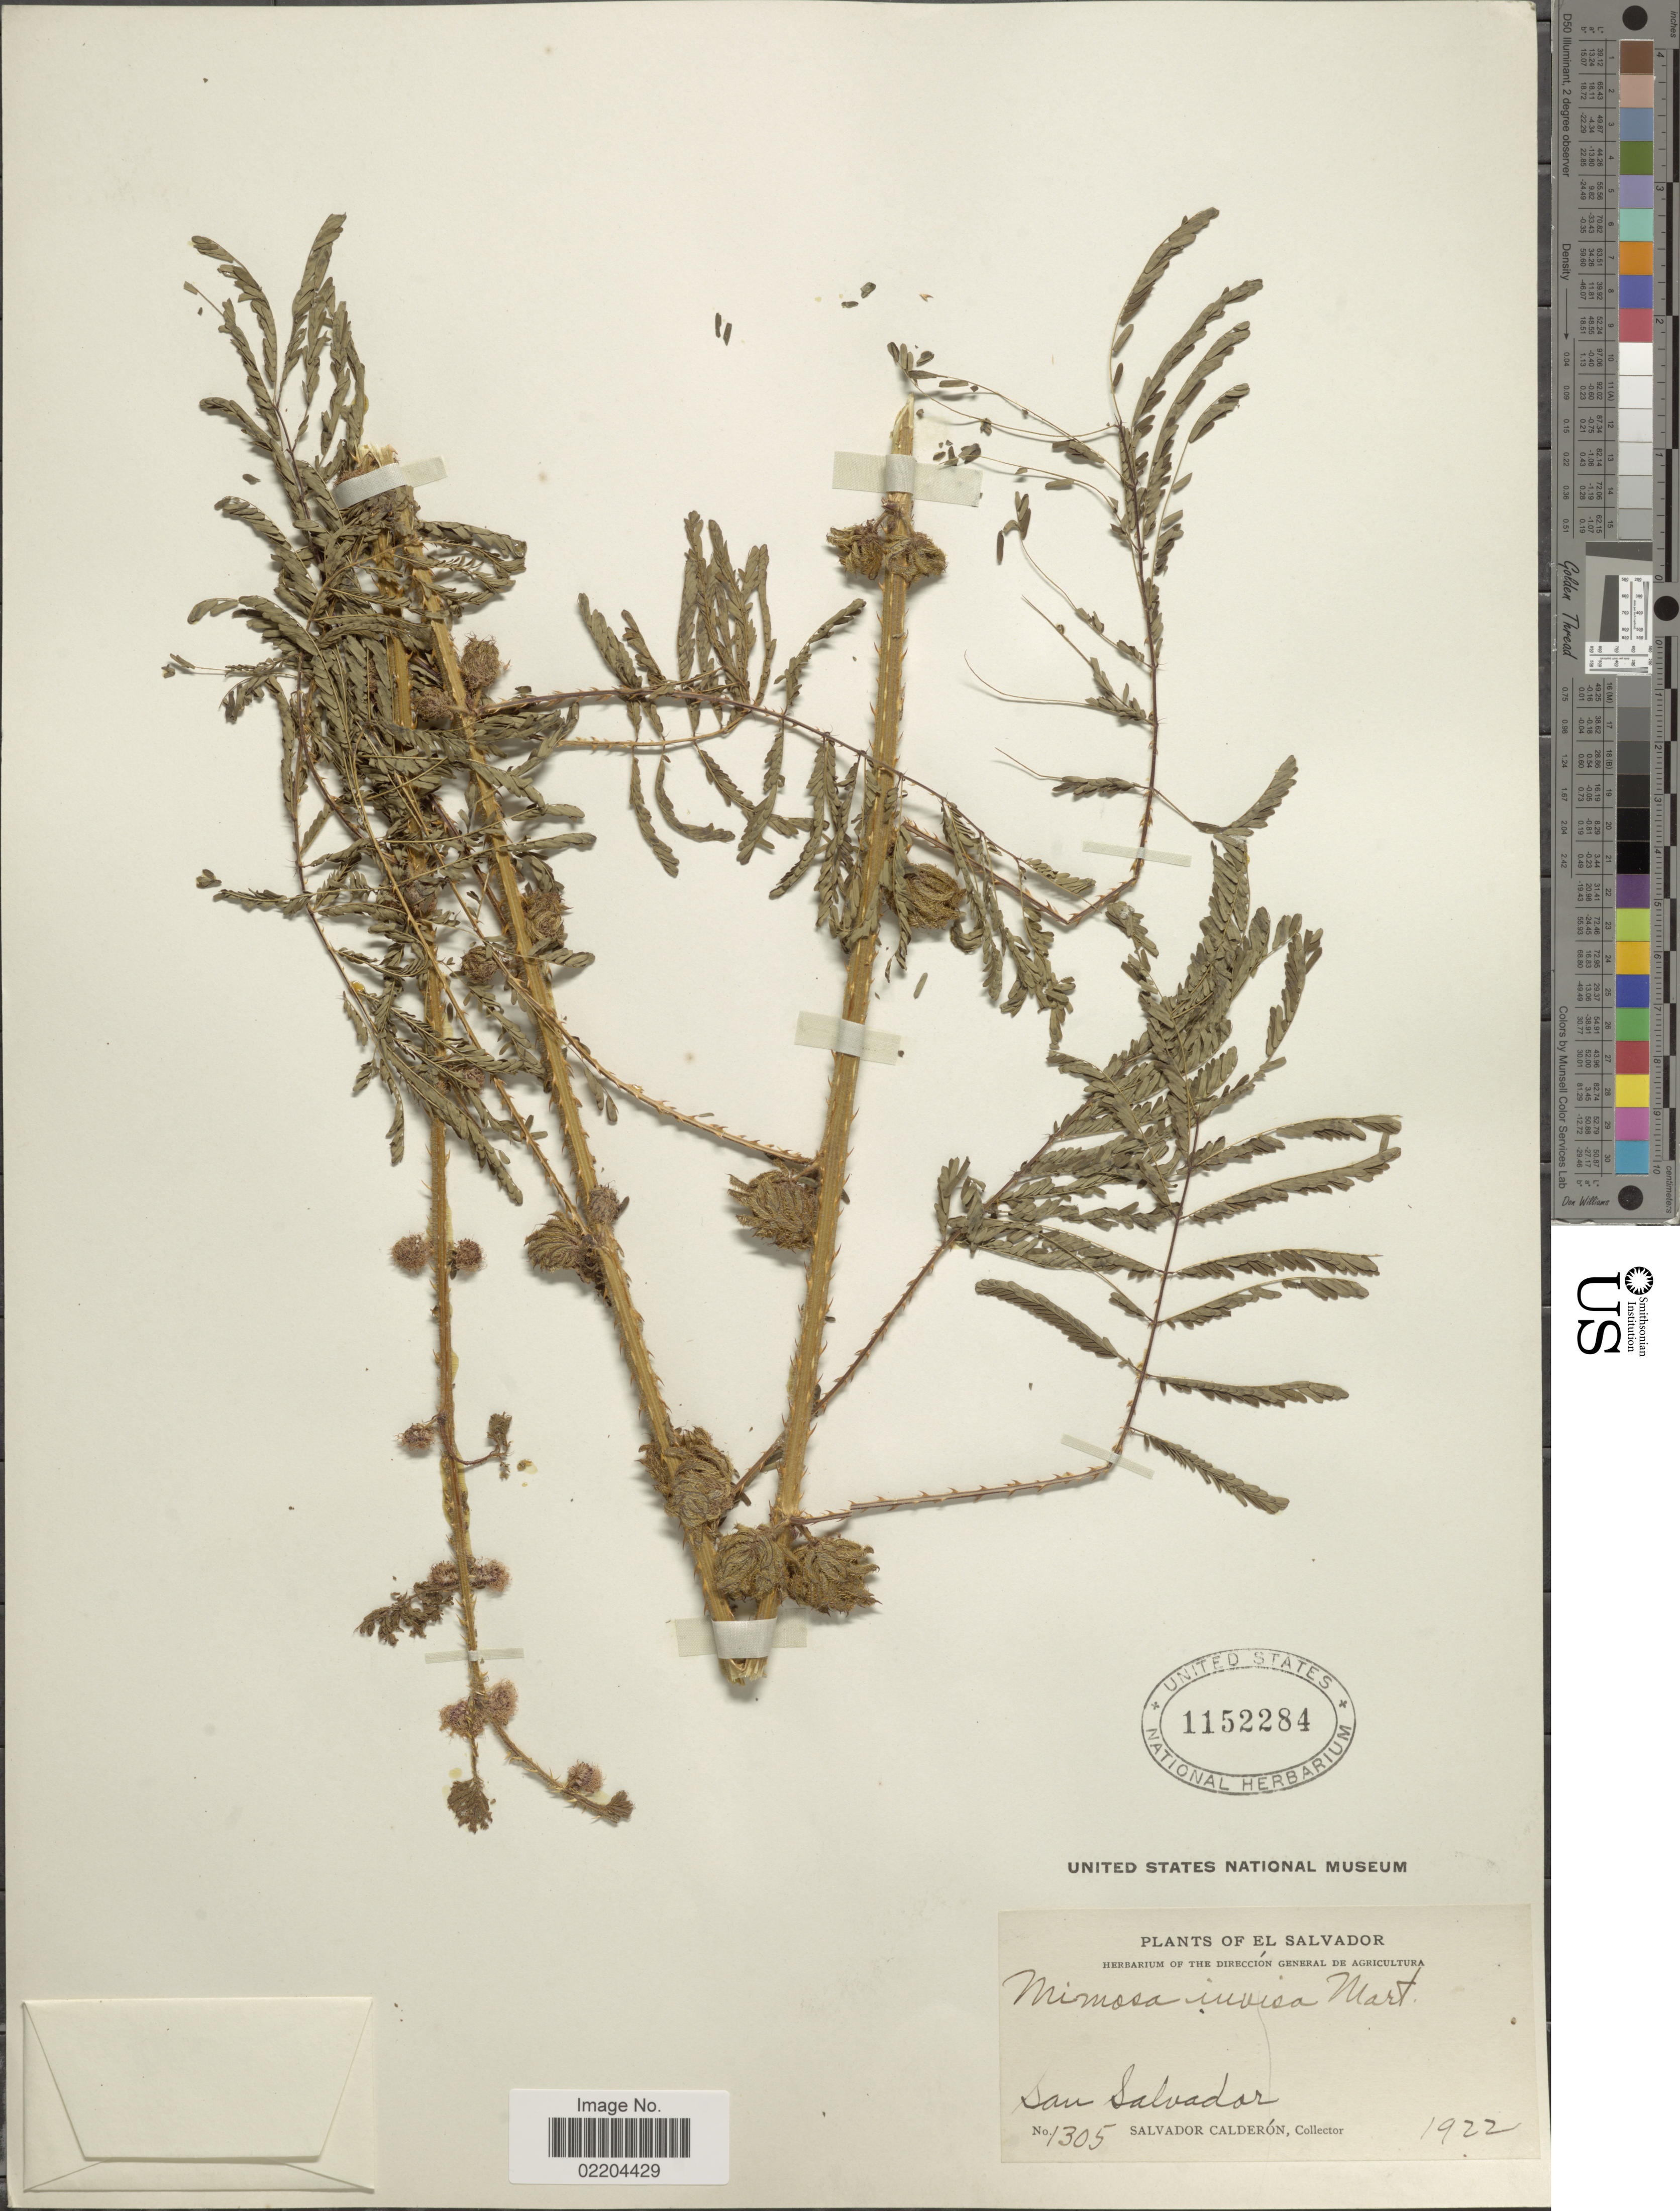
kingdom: Plantae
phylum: Tracheophyta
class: Magnoliopsida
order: Fabales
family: Fabaceae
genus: Mimosa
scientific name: Mimosa invisa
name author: Mart. ex Colla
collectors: S. Calderón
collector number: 1305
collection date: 1922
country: El Salvador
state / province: San Salvador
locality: El Salvador, San Salvador.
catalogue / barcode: US 1152284